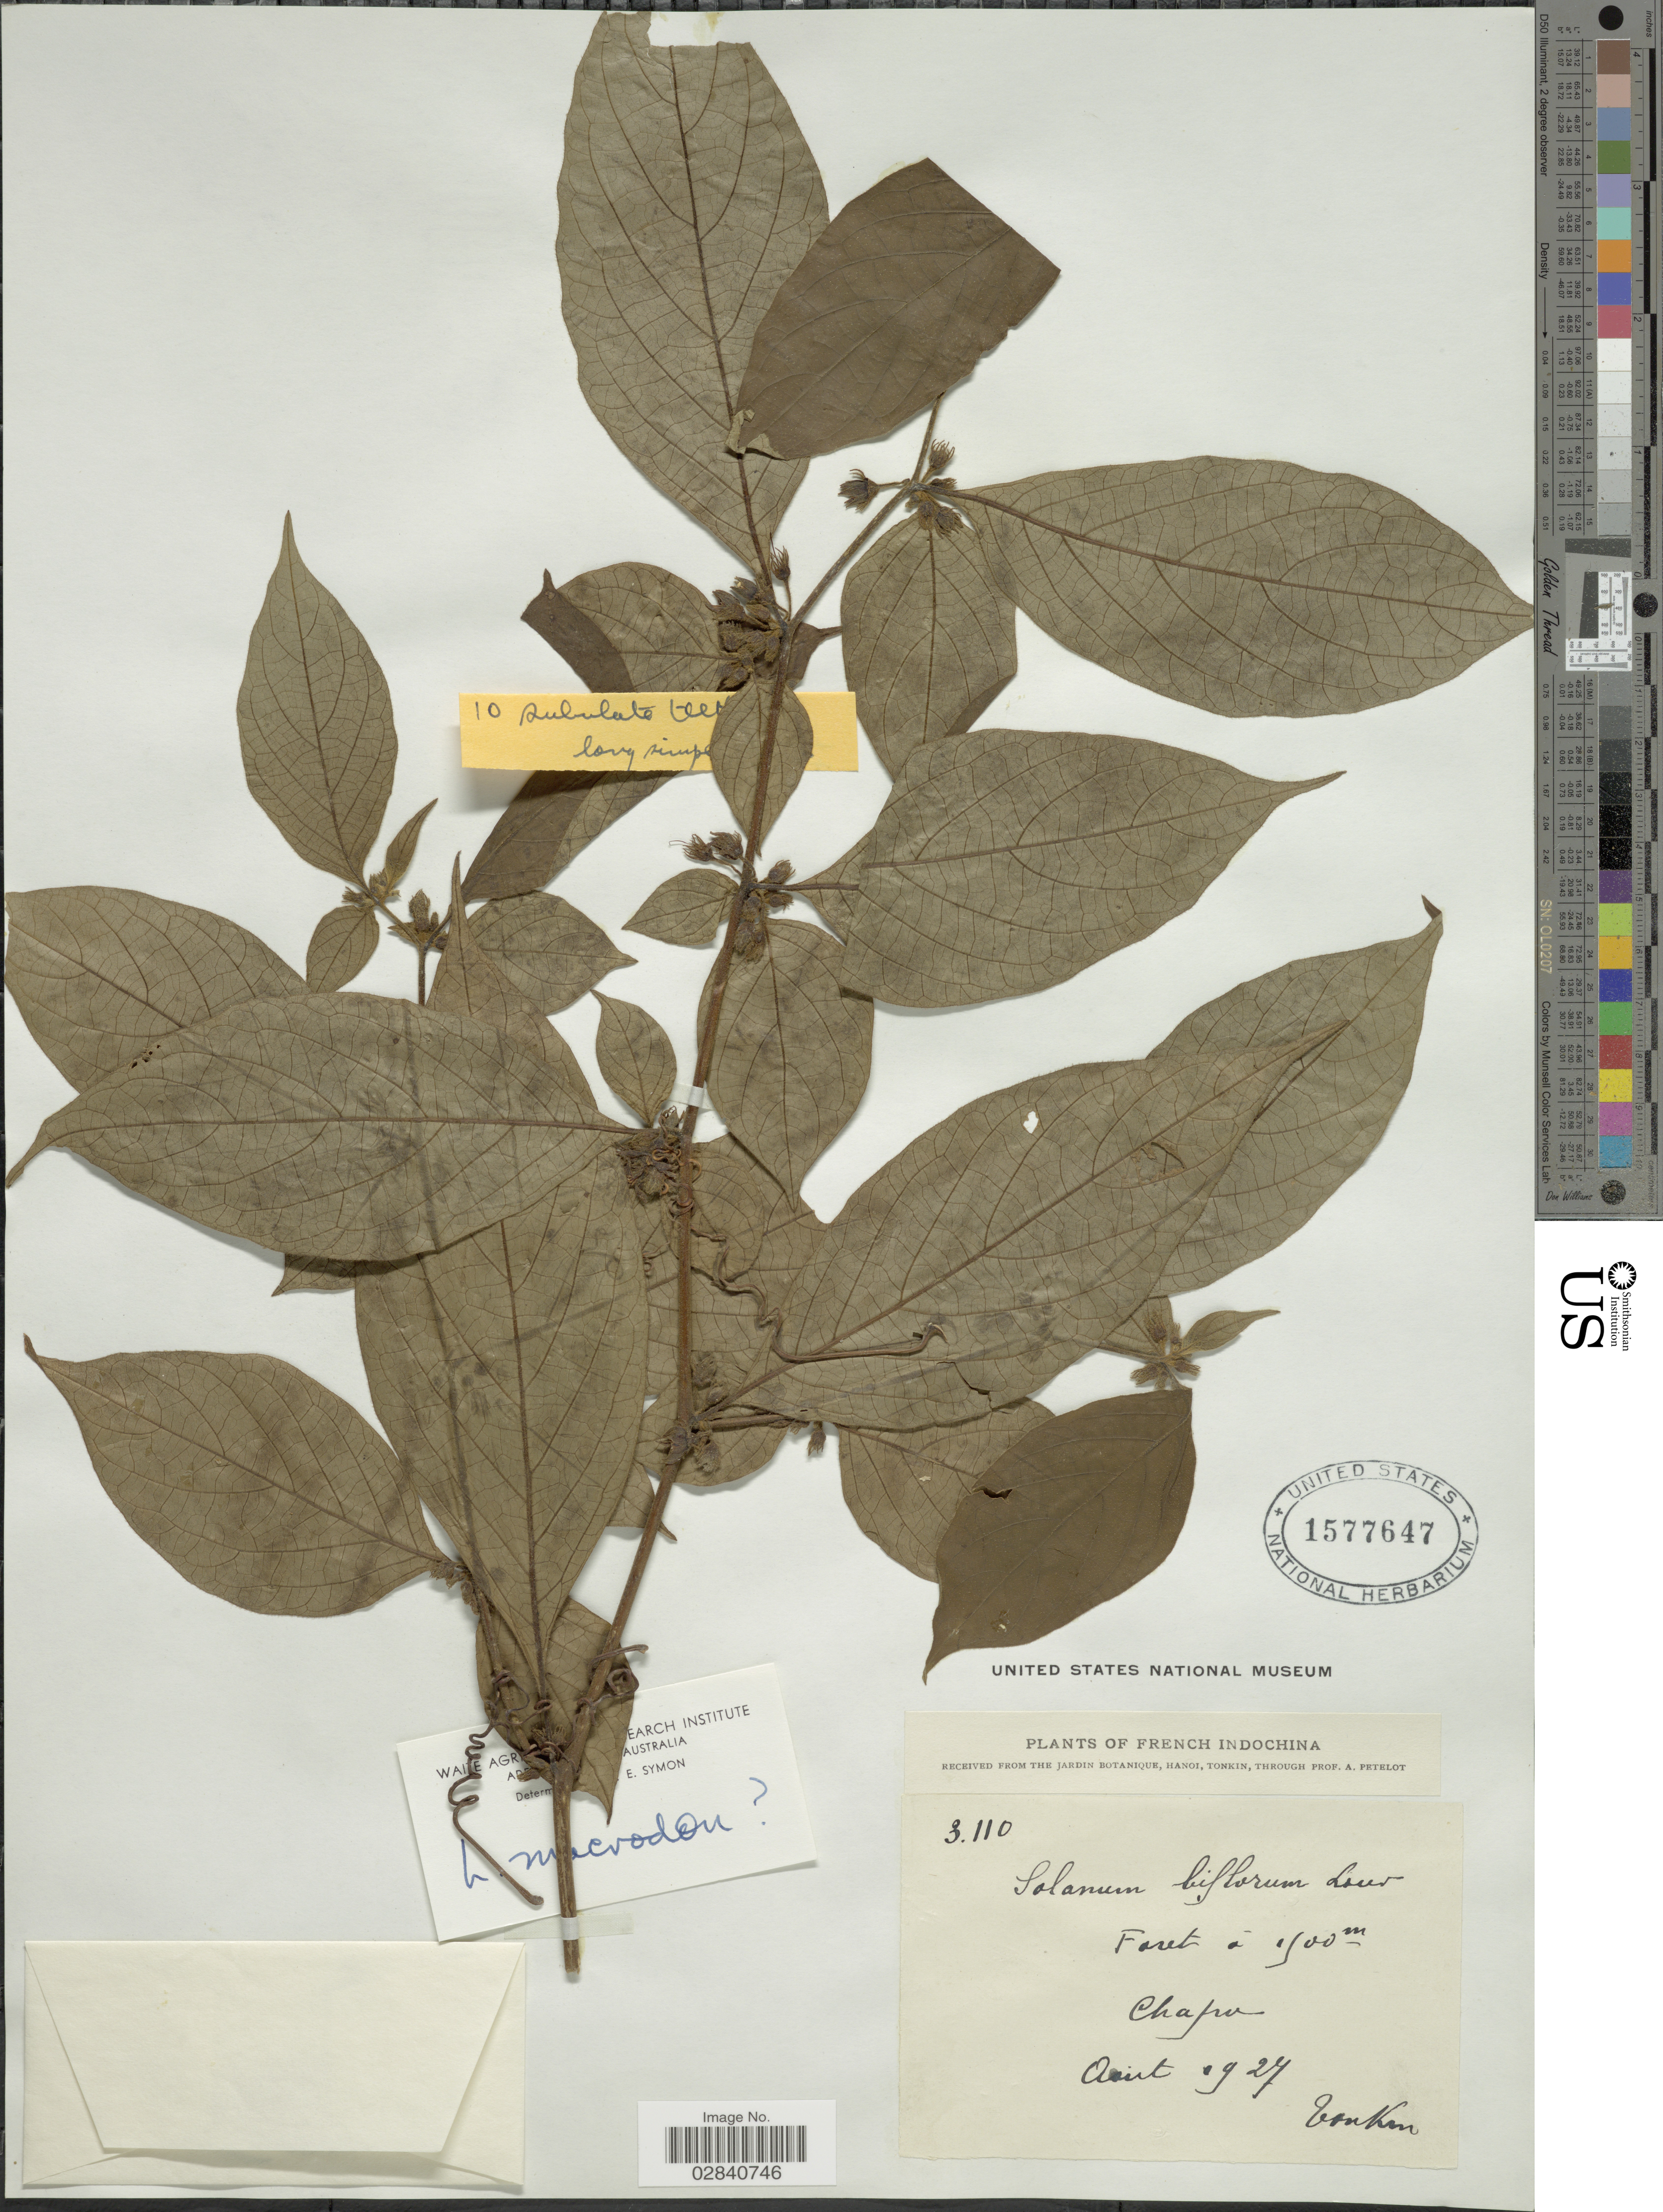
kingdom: Plantae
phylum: Tracheophyta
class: Magnoliopsida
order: Solanales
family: Solanaceae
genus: Lycianthes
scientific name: Lycianthes biflora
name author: (Lour.) Bitter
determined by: Knapp, S. D.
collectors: A. Petelot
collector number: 3110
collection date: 1927-08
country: Vietnam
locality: French Indochina. Tonkin. Foret, Chapa.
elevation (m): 1500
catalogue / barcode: US 1577647